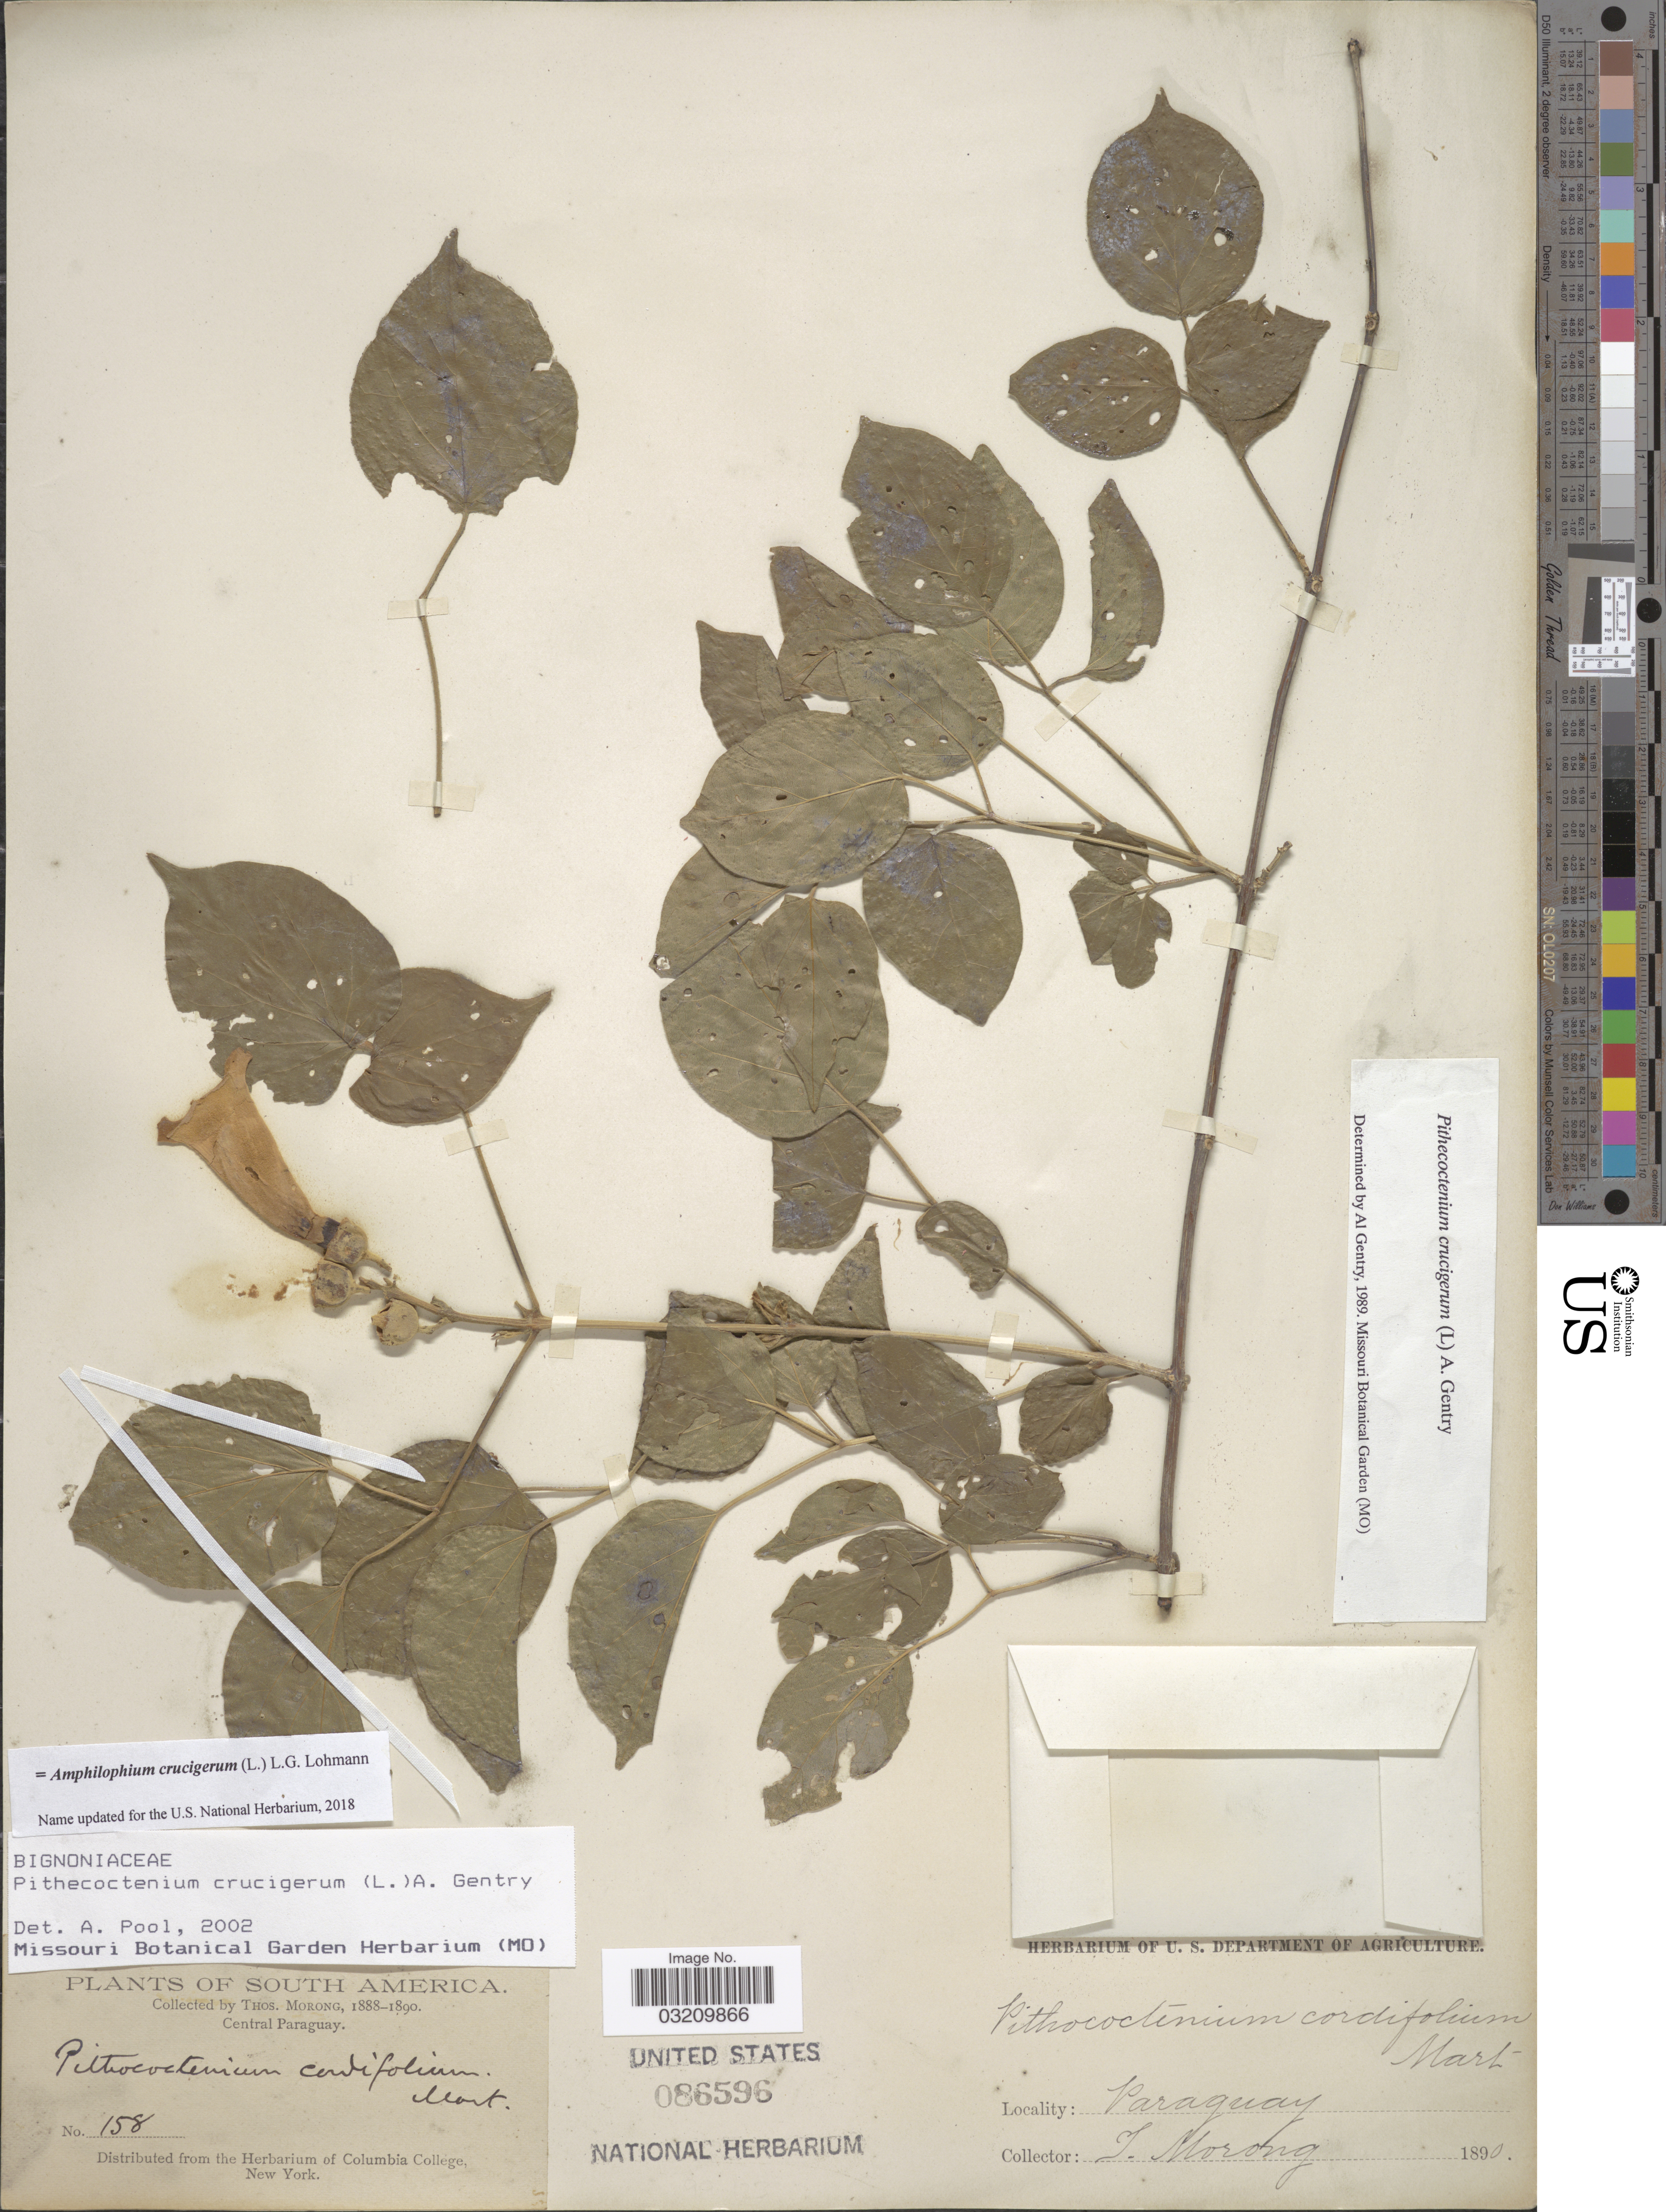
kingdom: Plantae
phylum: Tracheophyta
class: Magnoliopsida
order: Lamiales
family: Bignoniaceae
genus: Amphilophium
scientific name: Amphilophium crucigerum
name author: (L.) L.G. Lohmann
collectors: ex herb. T. Morong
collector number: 158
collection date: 1888/1890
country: Paraguay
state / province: Central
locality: Central Paraguay.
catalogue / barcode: US 86596